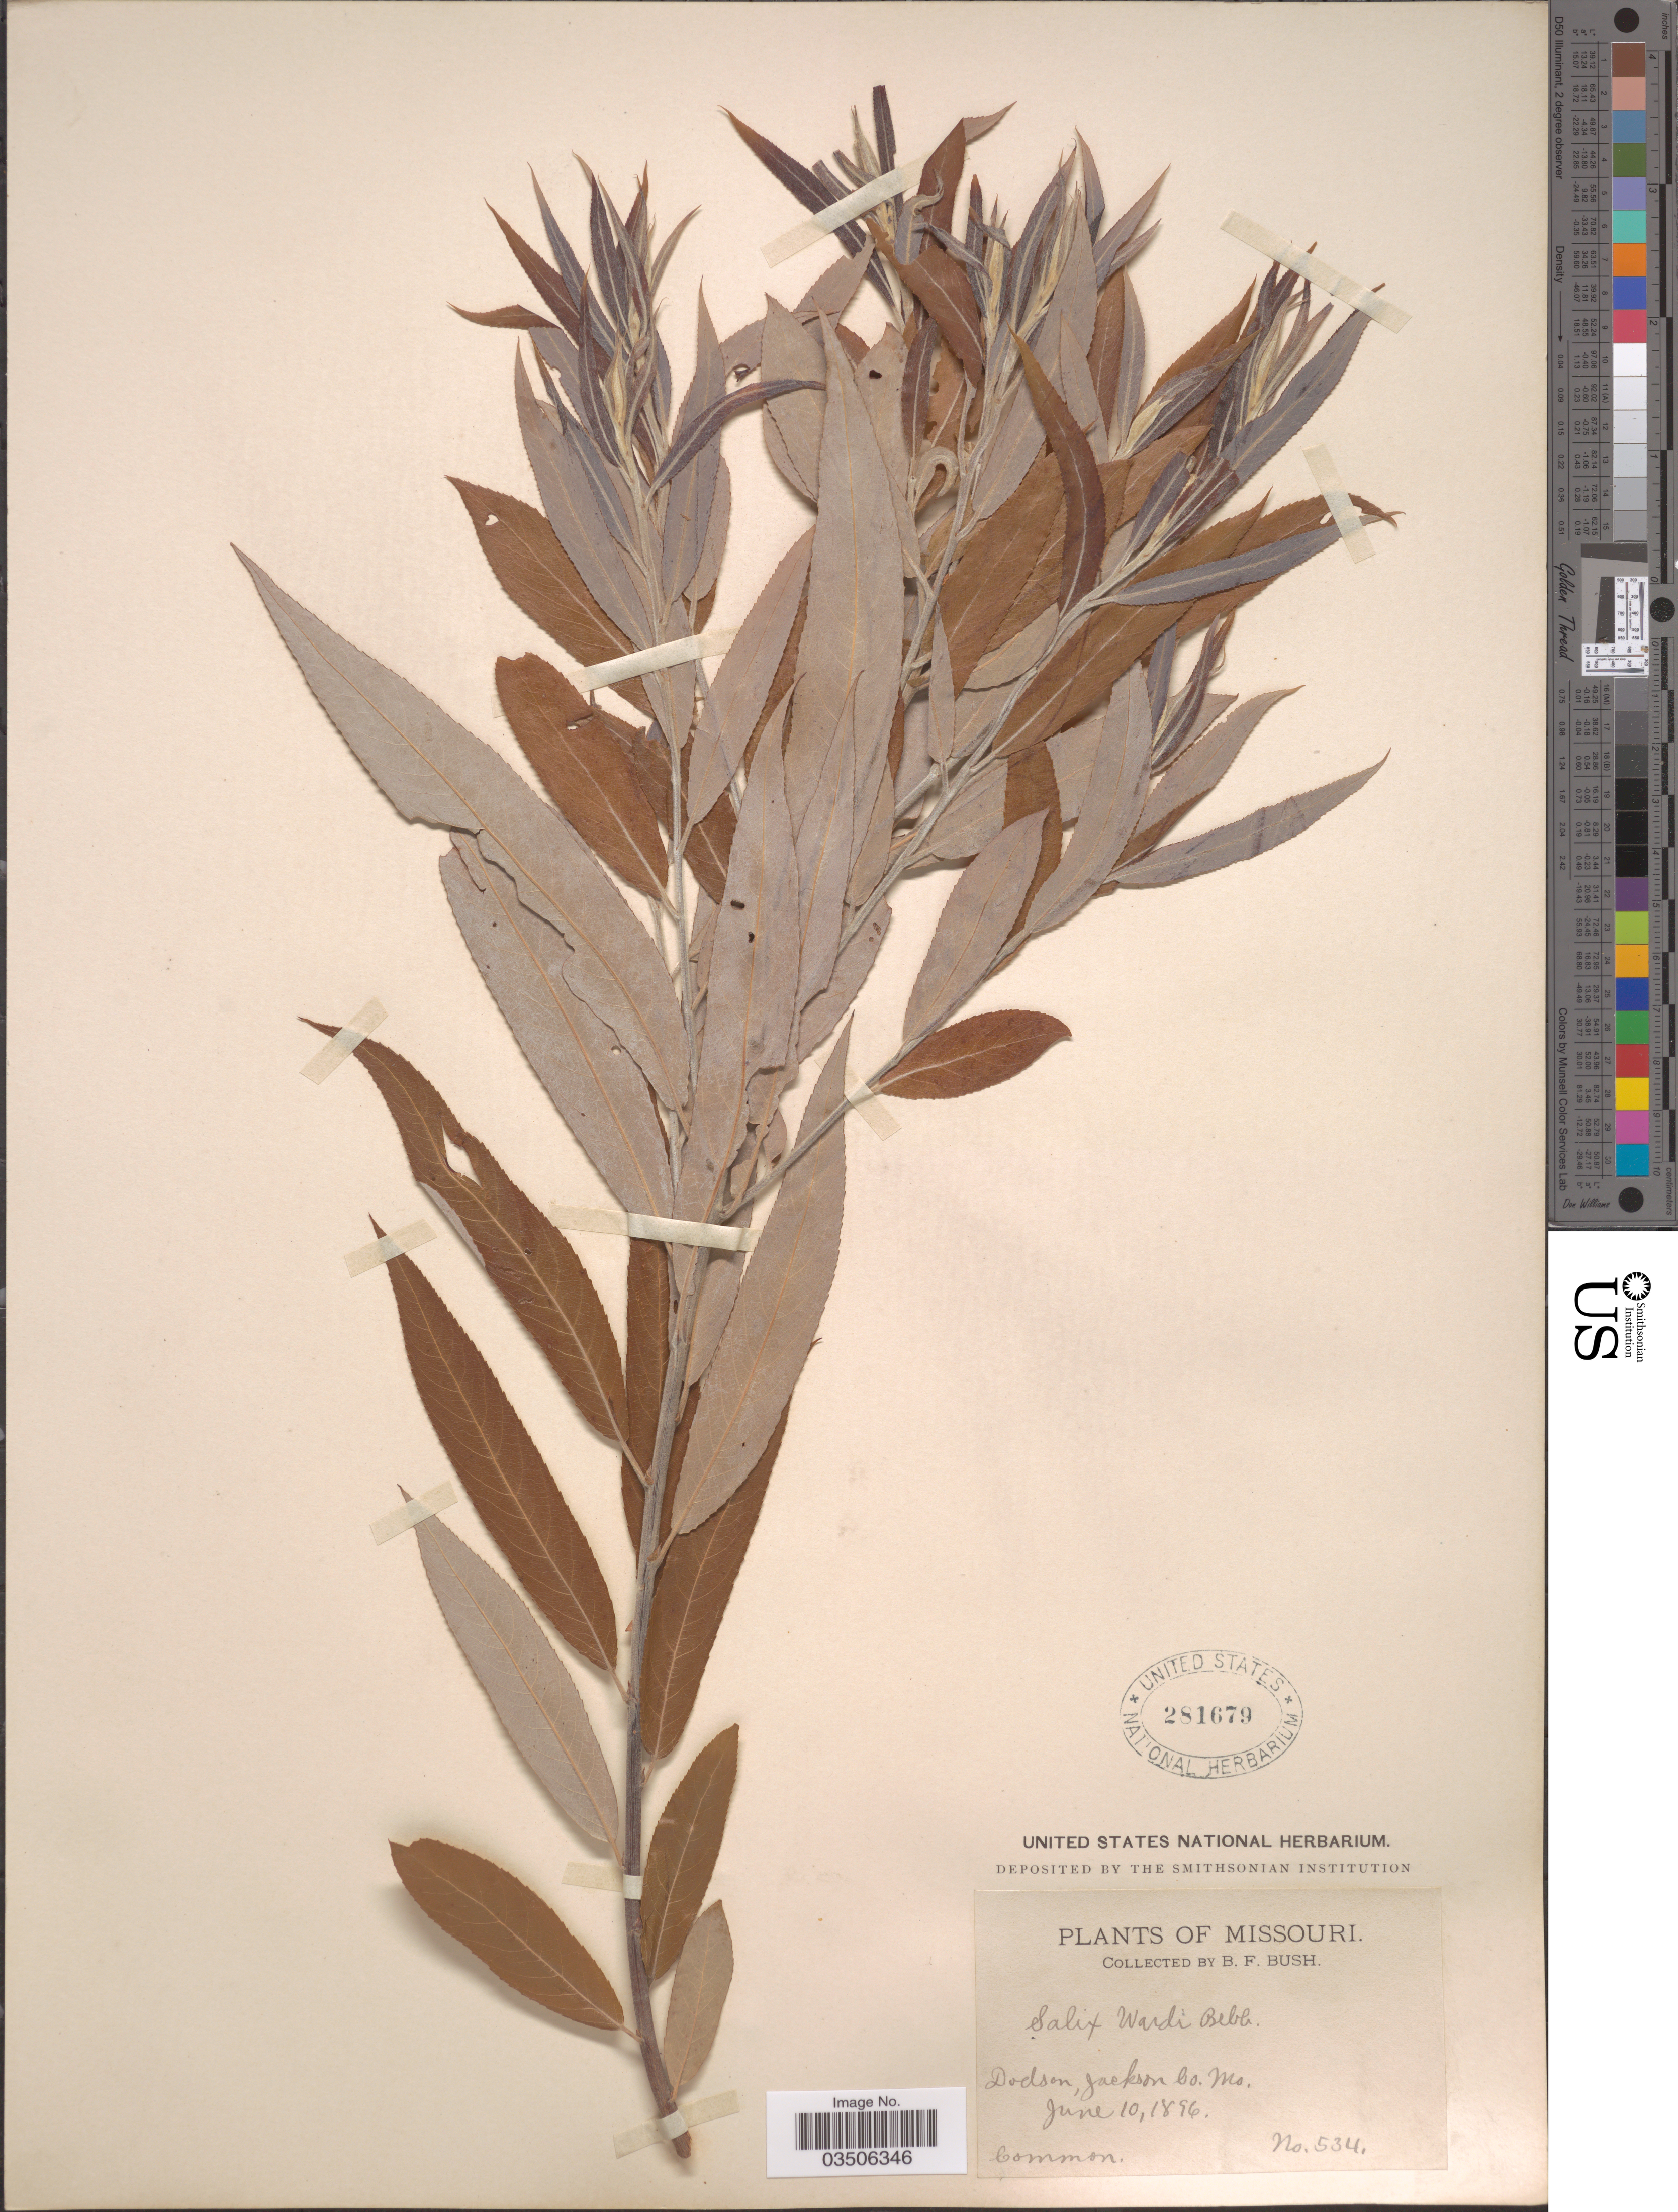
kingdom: Plantae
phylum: Tracheophyta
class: Magnoliopsida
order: Malpighiales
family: Salicaceae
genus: Salix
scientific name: Salix wardii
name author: Bebb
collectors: B. F. Bush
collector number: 534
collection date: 1896-06-10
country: United States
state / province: Missouri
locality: Dodson, Jackson Co.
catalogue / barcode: US 281679